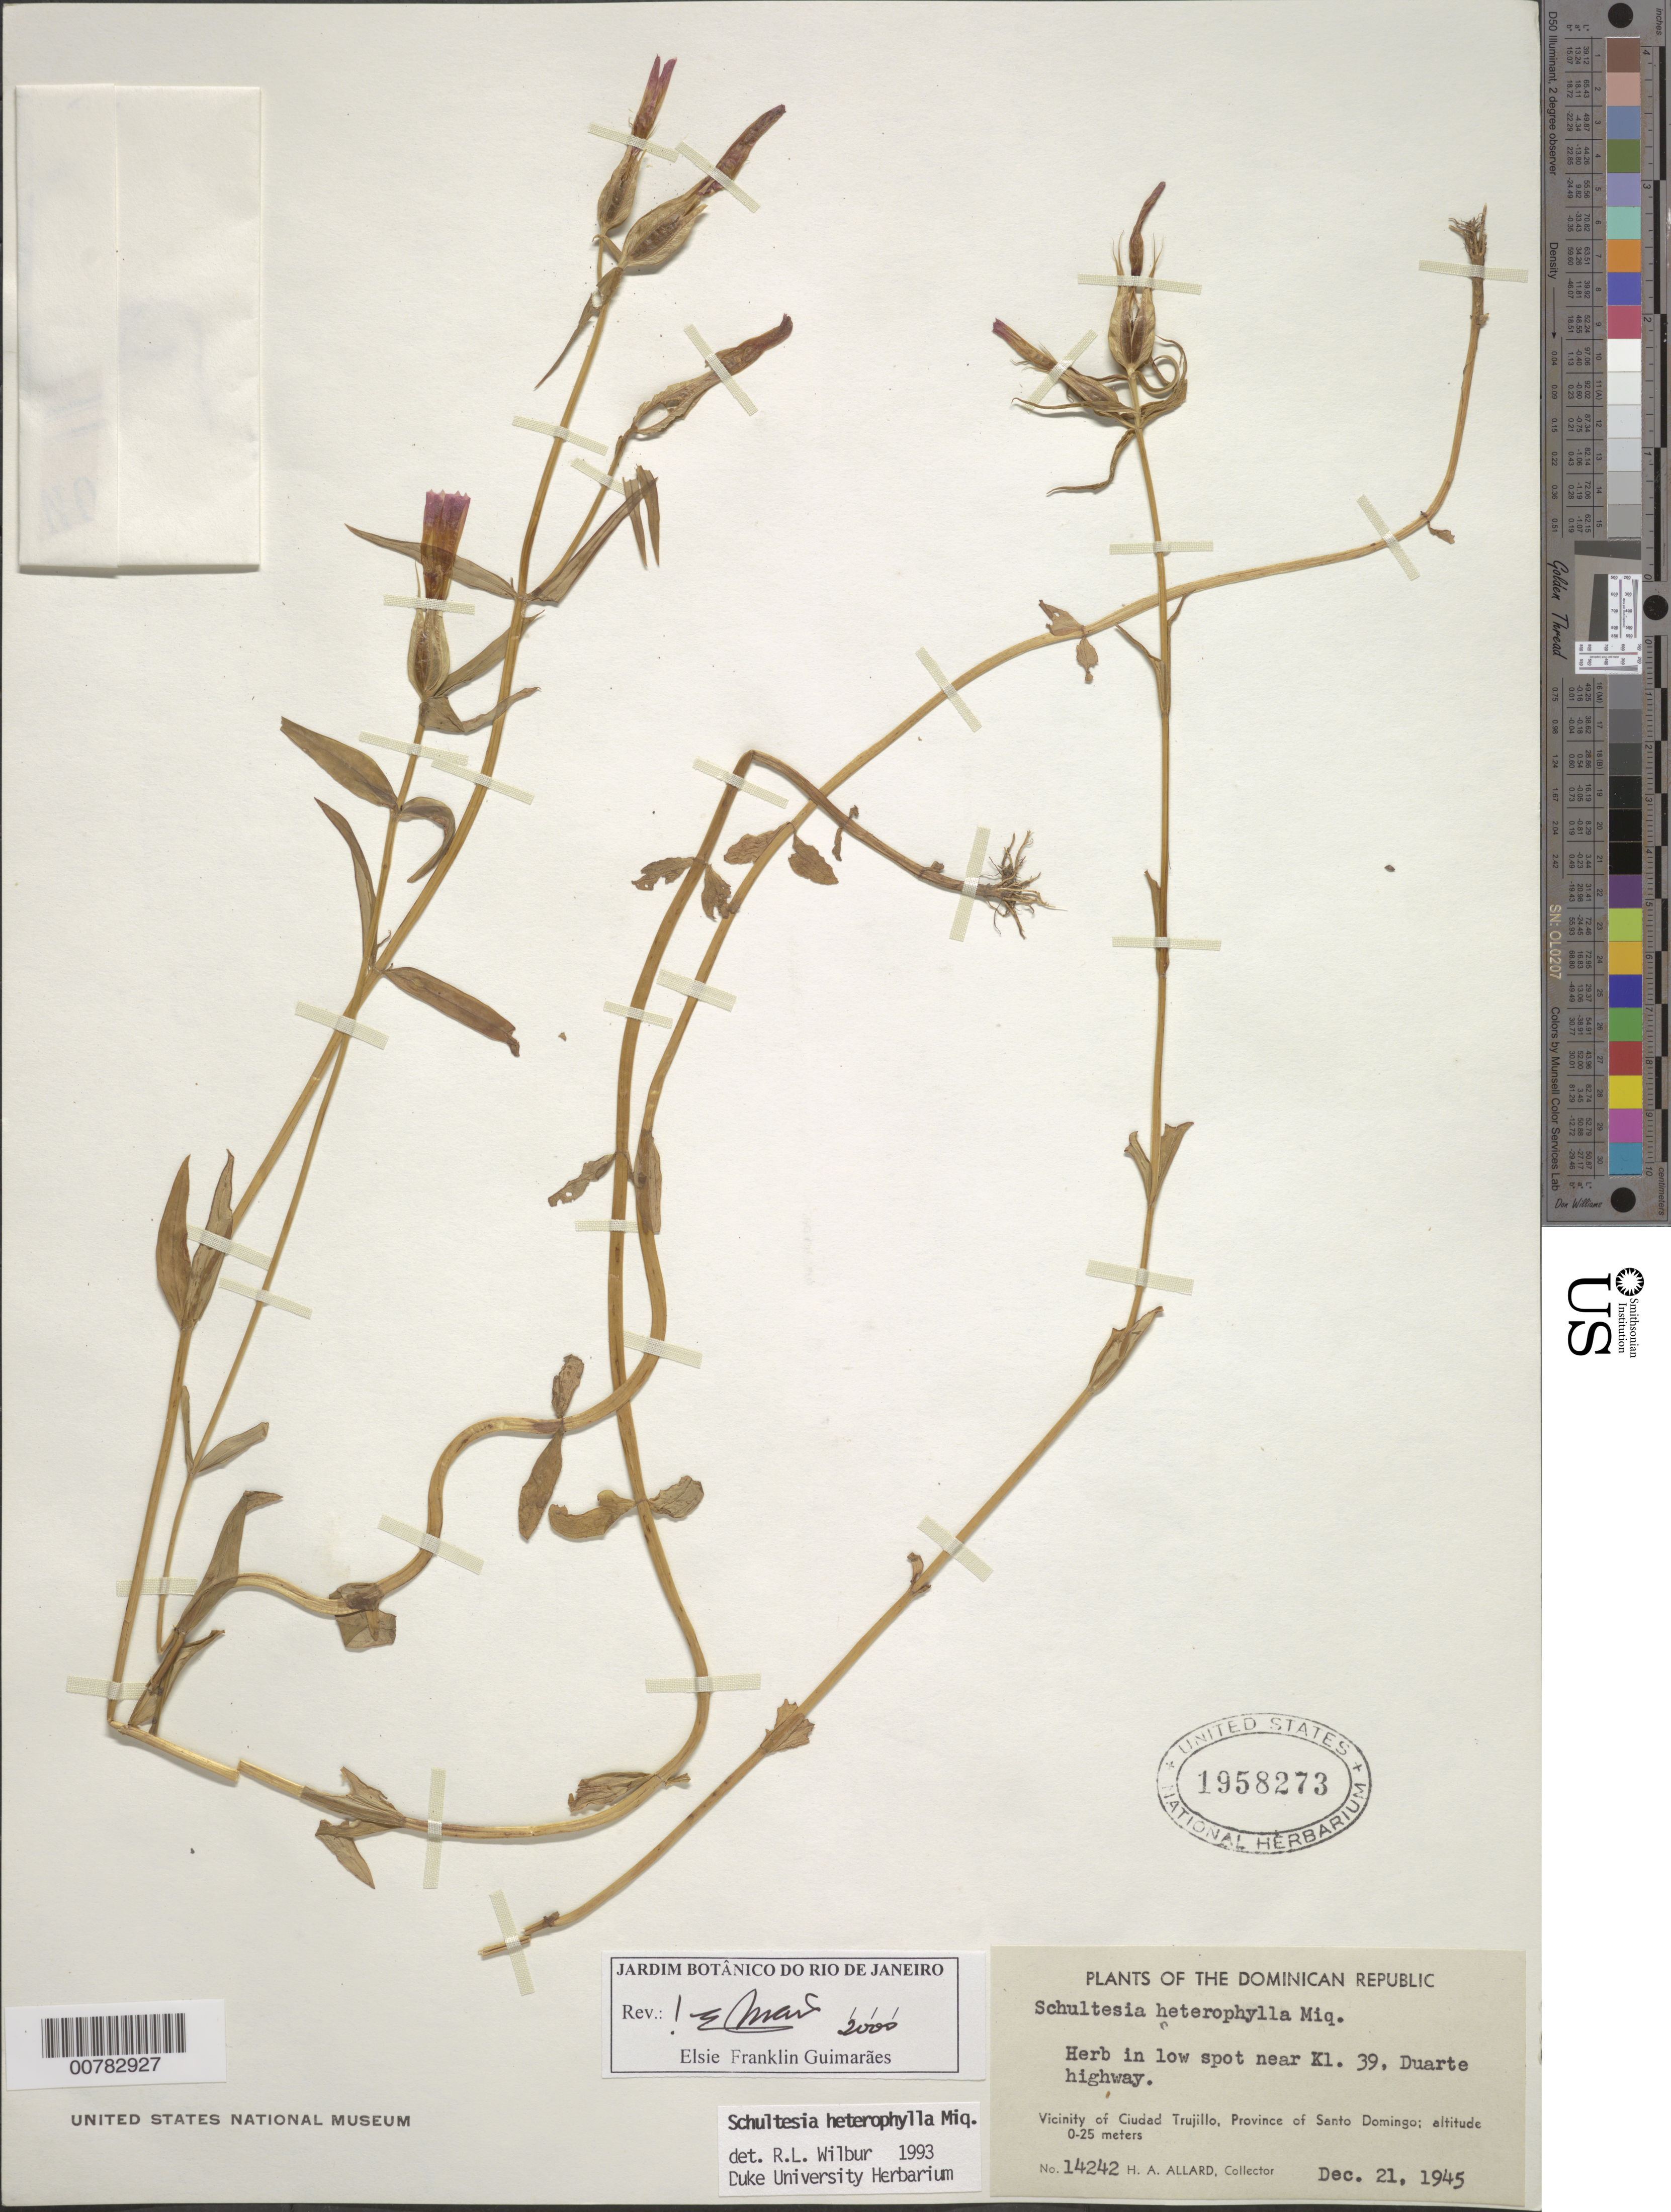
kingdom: Plantae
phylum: Tracheophyta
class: Magnoliopsida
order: Gentianales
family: Gentianaceae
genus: Schultesia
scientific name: Schultesia brachyptera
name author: Cham.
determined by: Franklin, E.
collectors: H. A. Allard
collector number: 14242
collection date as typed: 21 Dec 1945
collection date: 1945-12-21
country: Dominican Republic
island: Hispaniola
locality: Province of Santo Domingo, Vicinity of Ciudad Trujillo, near K1.39, Duarte Highway.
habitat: In low spot.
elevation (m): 0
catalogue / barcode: US 1958273